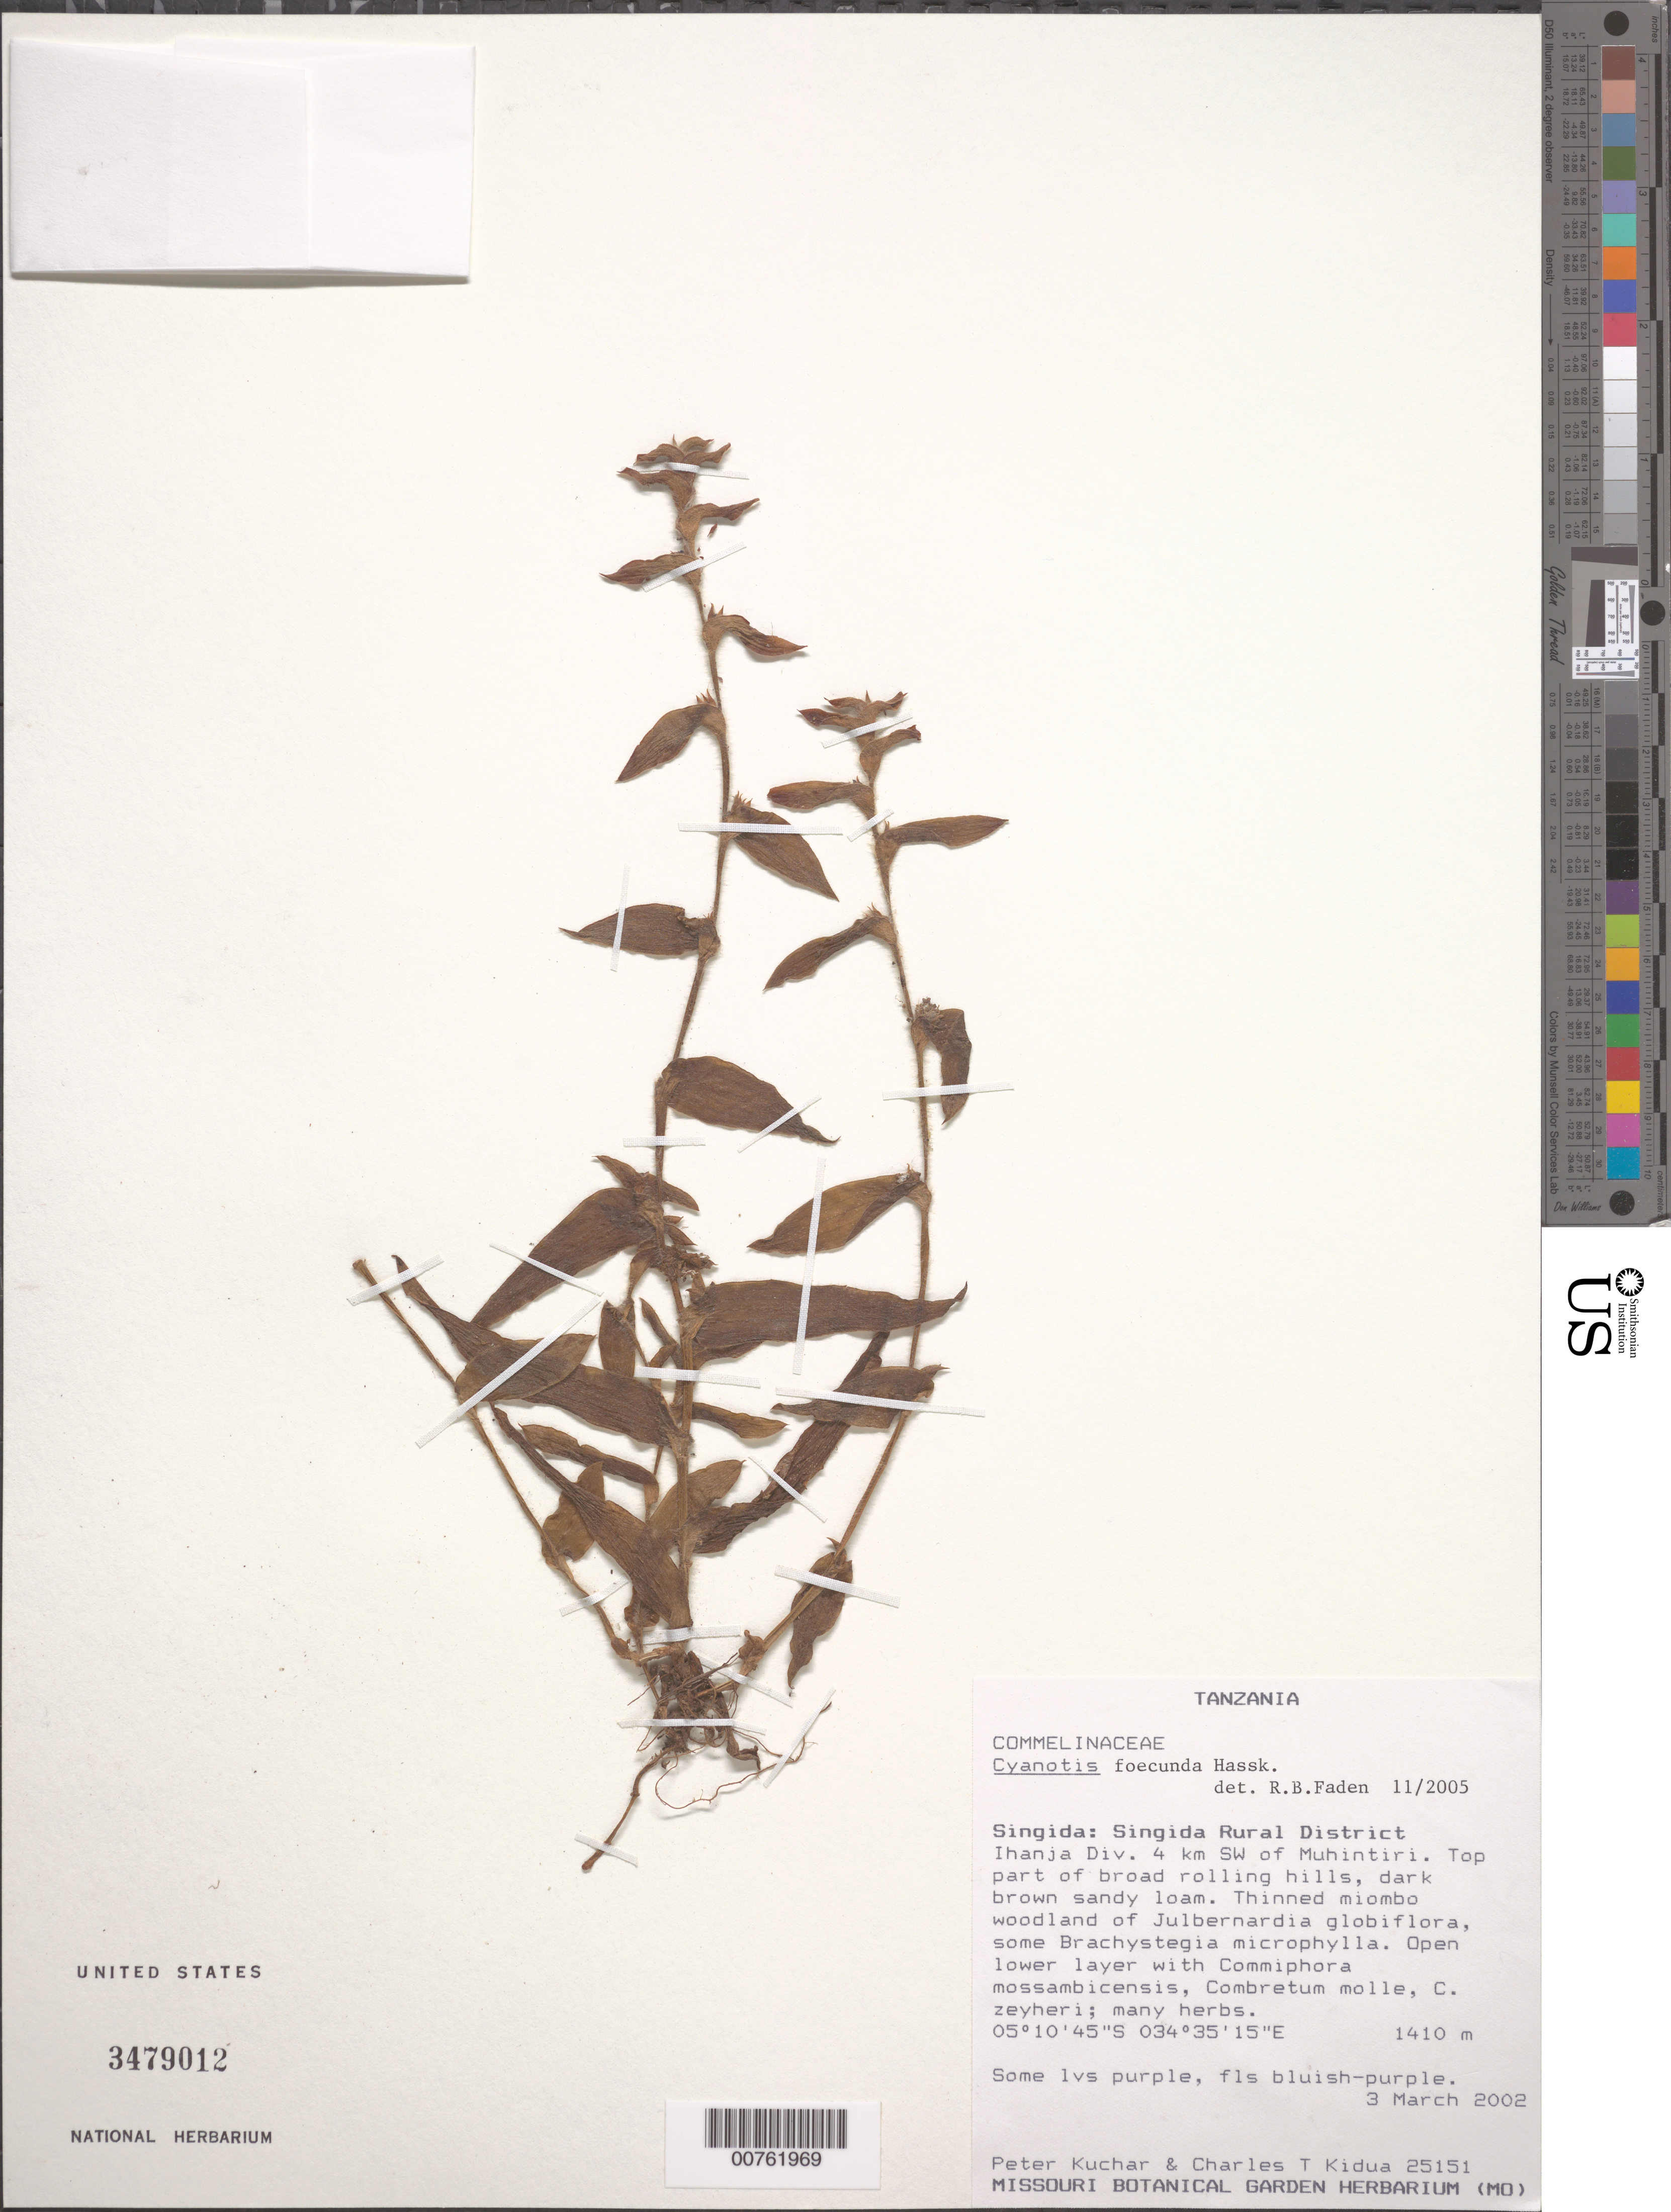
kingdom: Plantae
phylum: Tracheophyta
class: Liliopsida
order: Commelinales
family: Commelinaceae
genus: Cyanotis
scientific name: Cyanotis foecunda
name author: DC. ex Hassk.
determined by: Faden, Robert B., (US), Smithsonian Institution - National Museum of Natural History (UNITED STATES)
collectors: P. Kuchar & C. Kidua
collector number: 25151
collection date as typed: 03 Mar 2002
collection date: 2002-03-03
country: Tanzania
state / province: Singida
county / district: Singida Rural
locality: Ihanja Div. 4 km SW of Munintiri.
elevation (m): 1410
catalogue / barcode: US 3479012